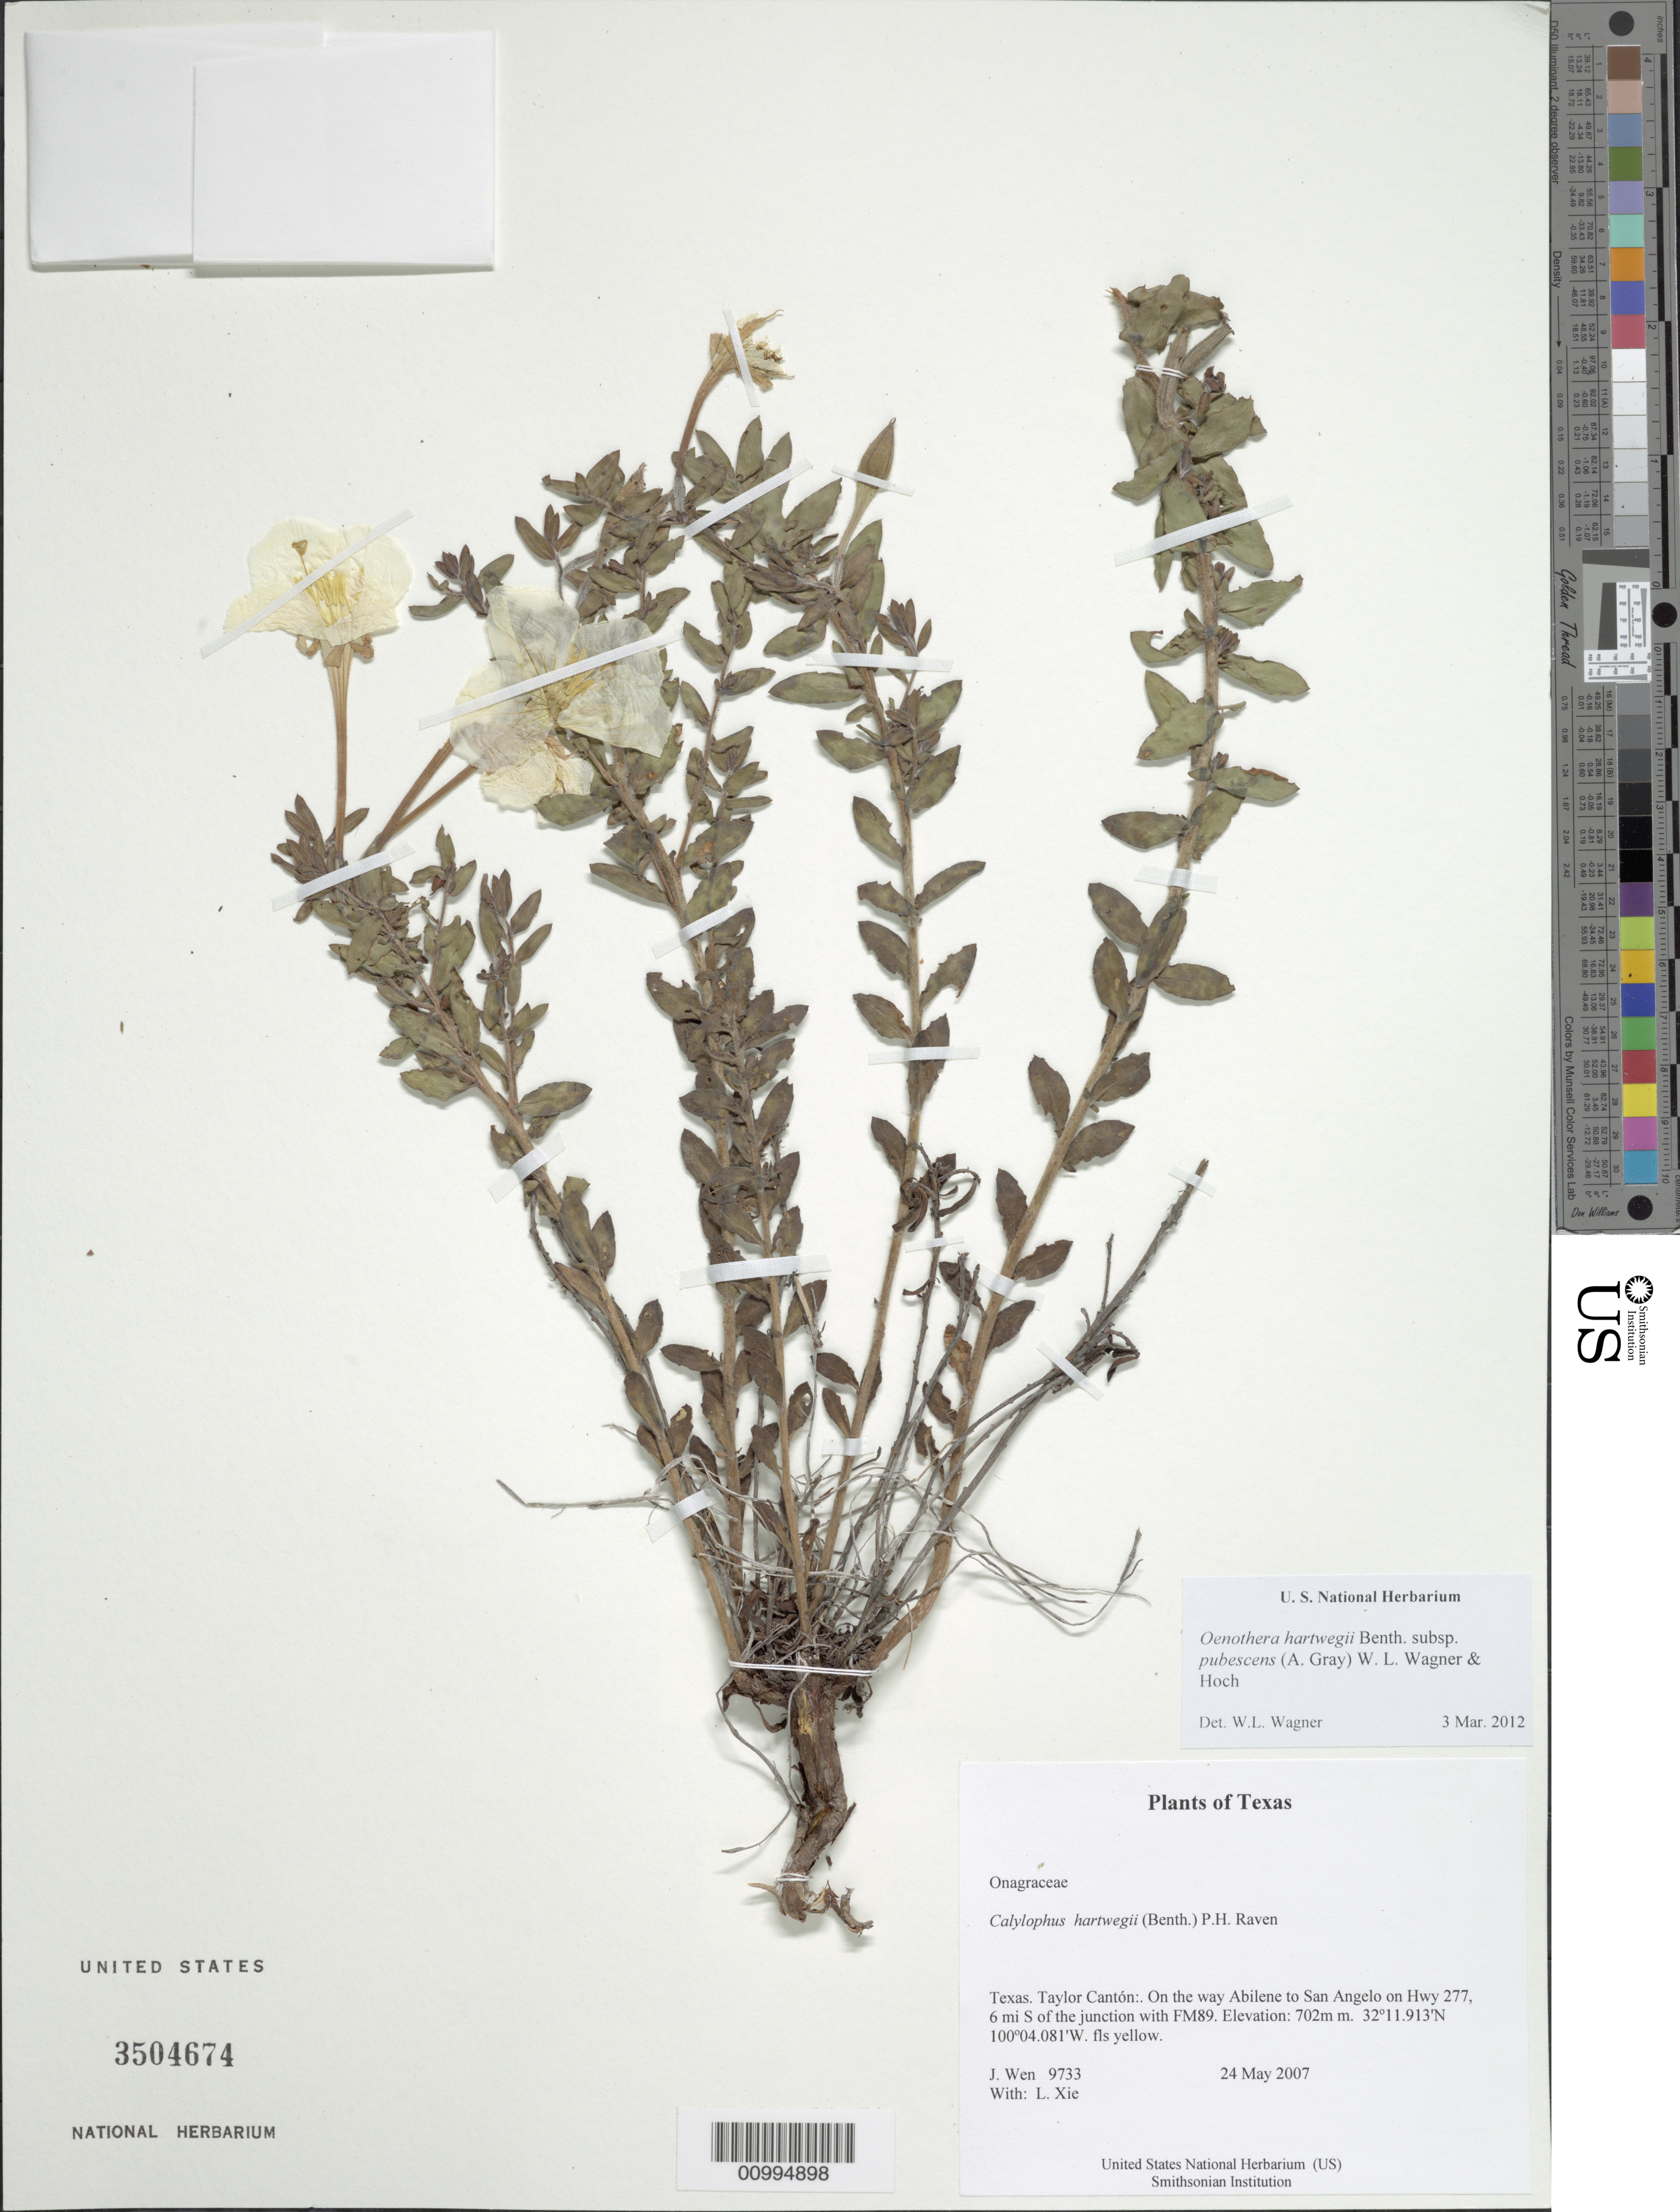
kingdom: Plantae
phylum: Tracheophyta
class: Magnoliopsida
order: Myrtales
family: Onagraceae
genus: Oenothera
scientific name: Oenothera hartwegii subsp. pubescens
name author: (A. Gray) W.L. Wagner & Hoch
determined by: Wagner, W. L., (BOT), Smithsonian Institution - National Museum of Natural History (UNITED STATES)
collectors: J. Wen & L. Xie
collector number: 9733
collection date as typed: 24 May 2007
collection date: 2007-05-24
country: United States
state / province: Texas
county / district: Taylor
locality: On the way Abilene to San Angelo on Hwy 277, 6 mi S of the junction with FM89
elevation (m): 702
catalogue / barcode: US 3504674